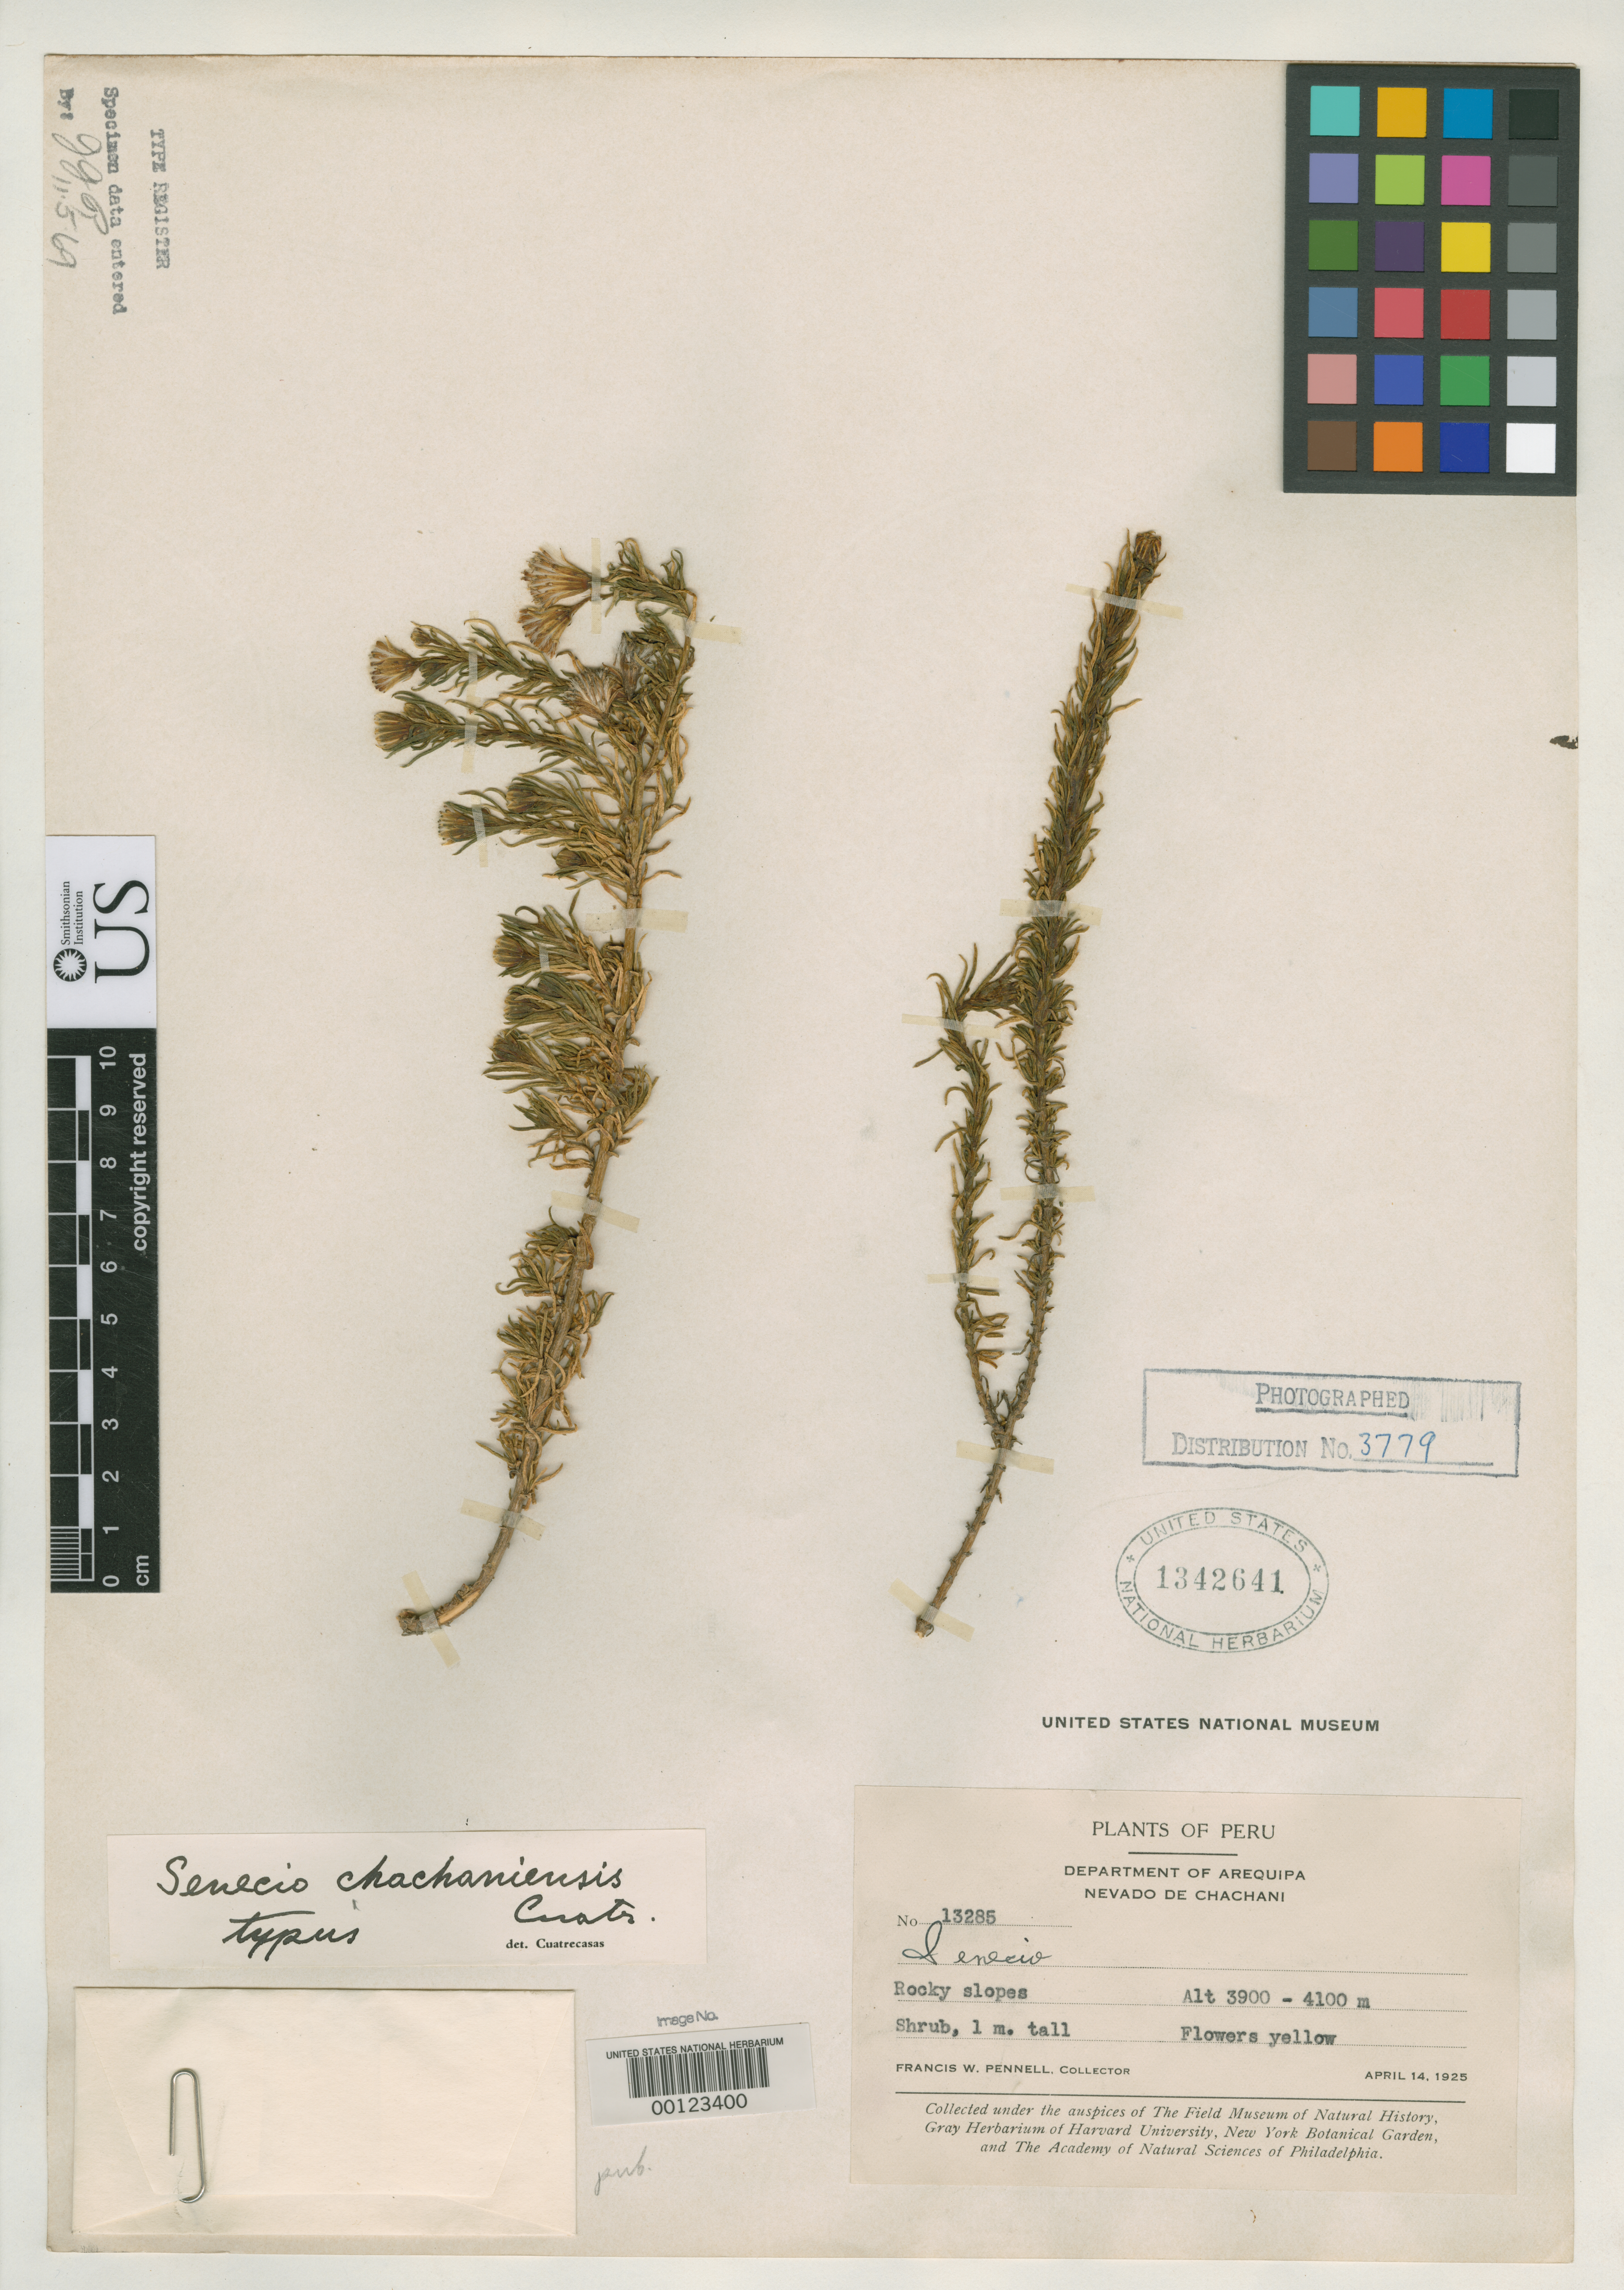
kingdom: Plantae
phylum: Tracheophyta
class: Magnoliopsida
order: Asterales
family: Asteraceae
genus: Senecio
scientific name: Senecio chachaniensis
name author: Cuatrec.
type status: Holotype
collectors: F. W. Pennell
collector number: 13285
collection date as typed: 14 Apr 1925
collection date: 1925-04-14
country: Peru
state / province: Arequipa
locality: Nevado de Chachani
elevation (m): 3900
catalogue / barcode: US 1342641